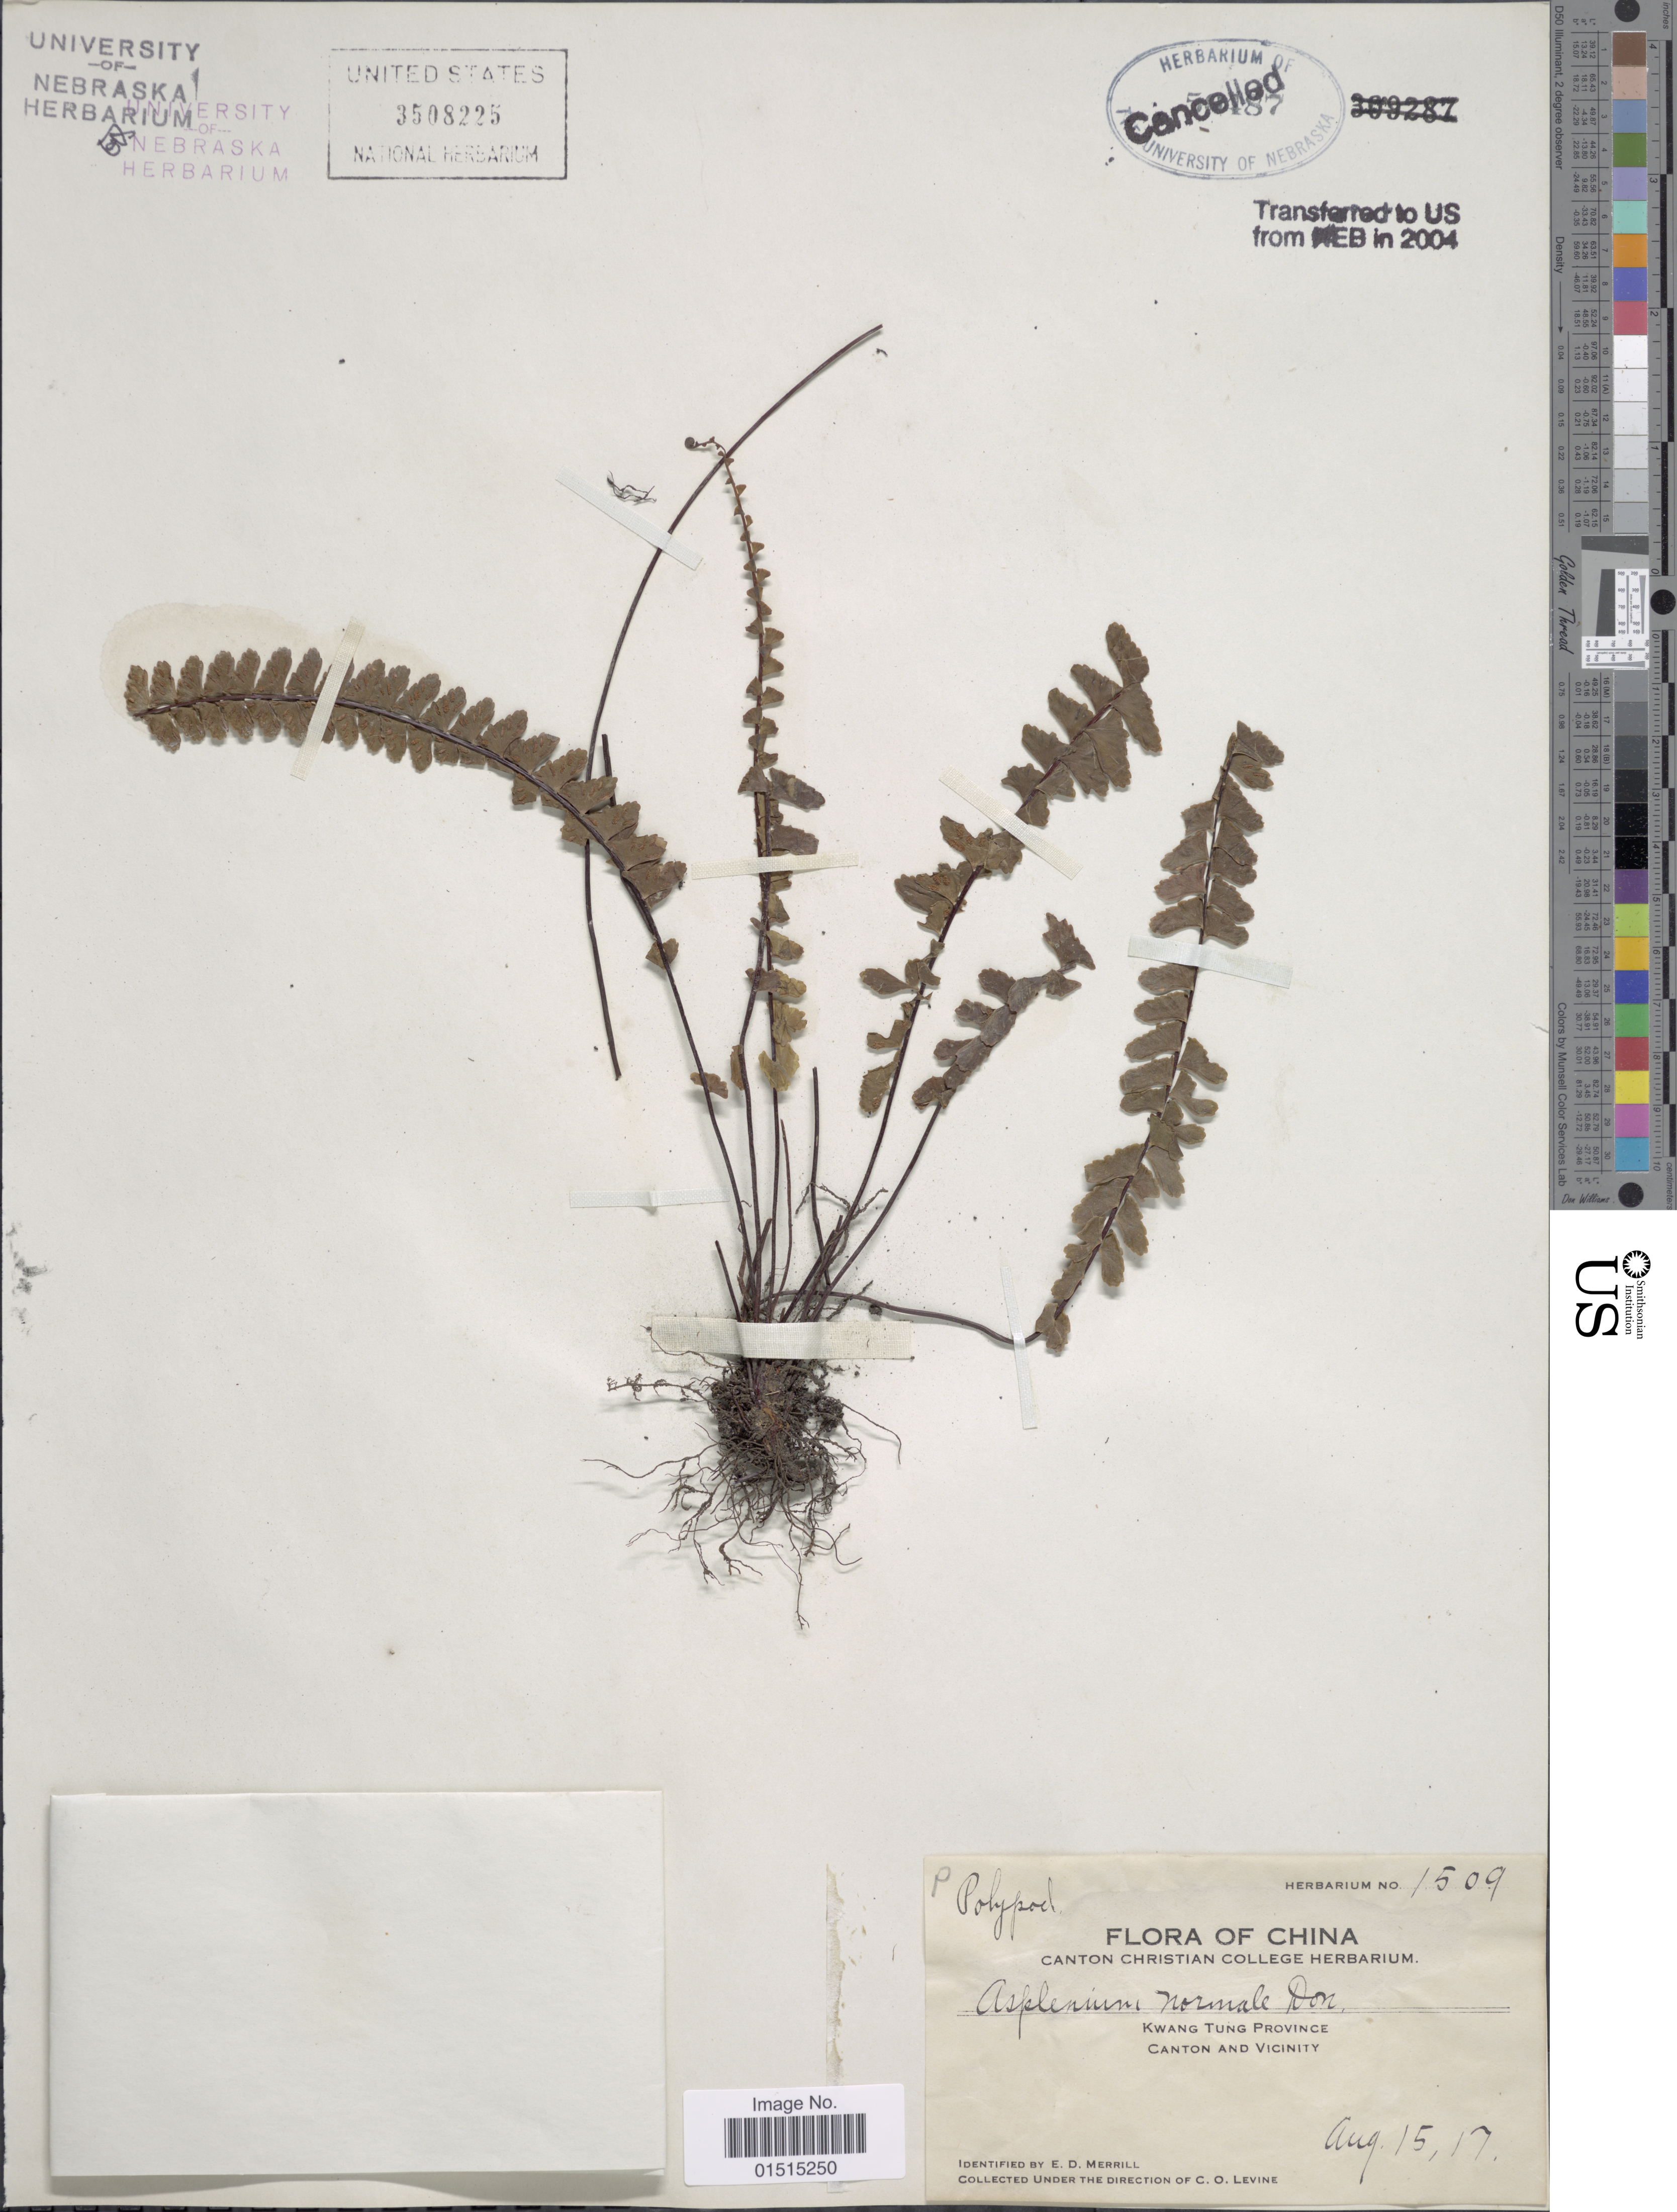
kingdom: Plantae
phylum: Tracheophyta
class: Polypodiopsida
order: Polypodiales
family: Aspleniaceae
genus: Asplenium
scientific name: Asplenium normale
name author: D. Don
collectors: C. O. Levine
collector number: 1509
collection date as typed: Transcribed d/m/y: 15/8/17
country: China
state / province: Guangdong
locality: Kwangtung Province, Canton and Vicinity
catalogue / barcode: US 3508225